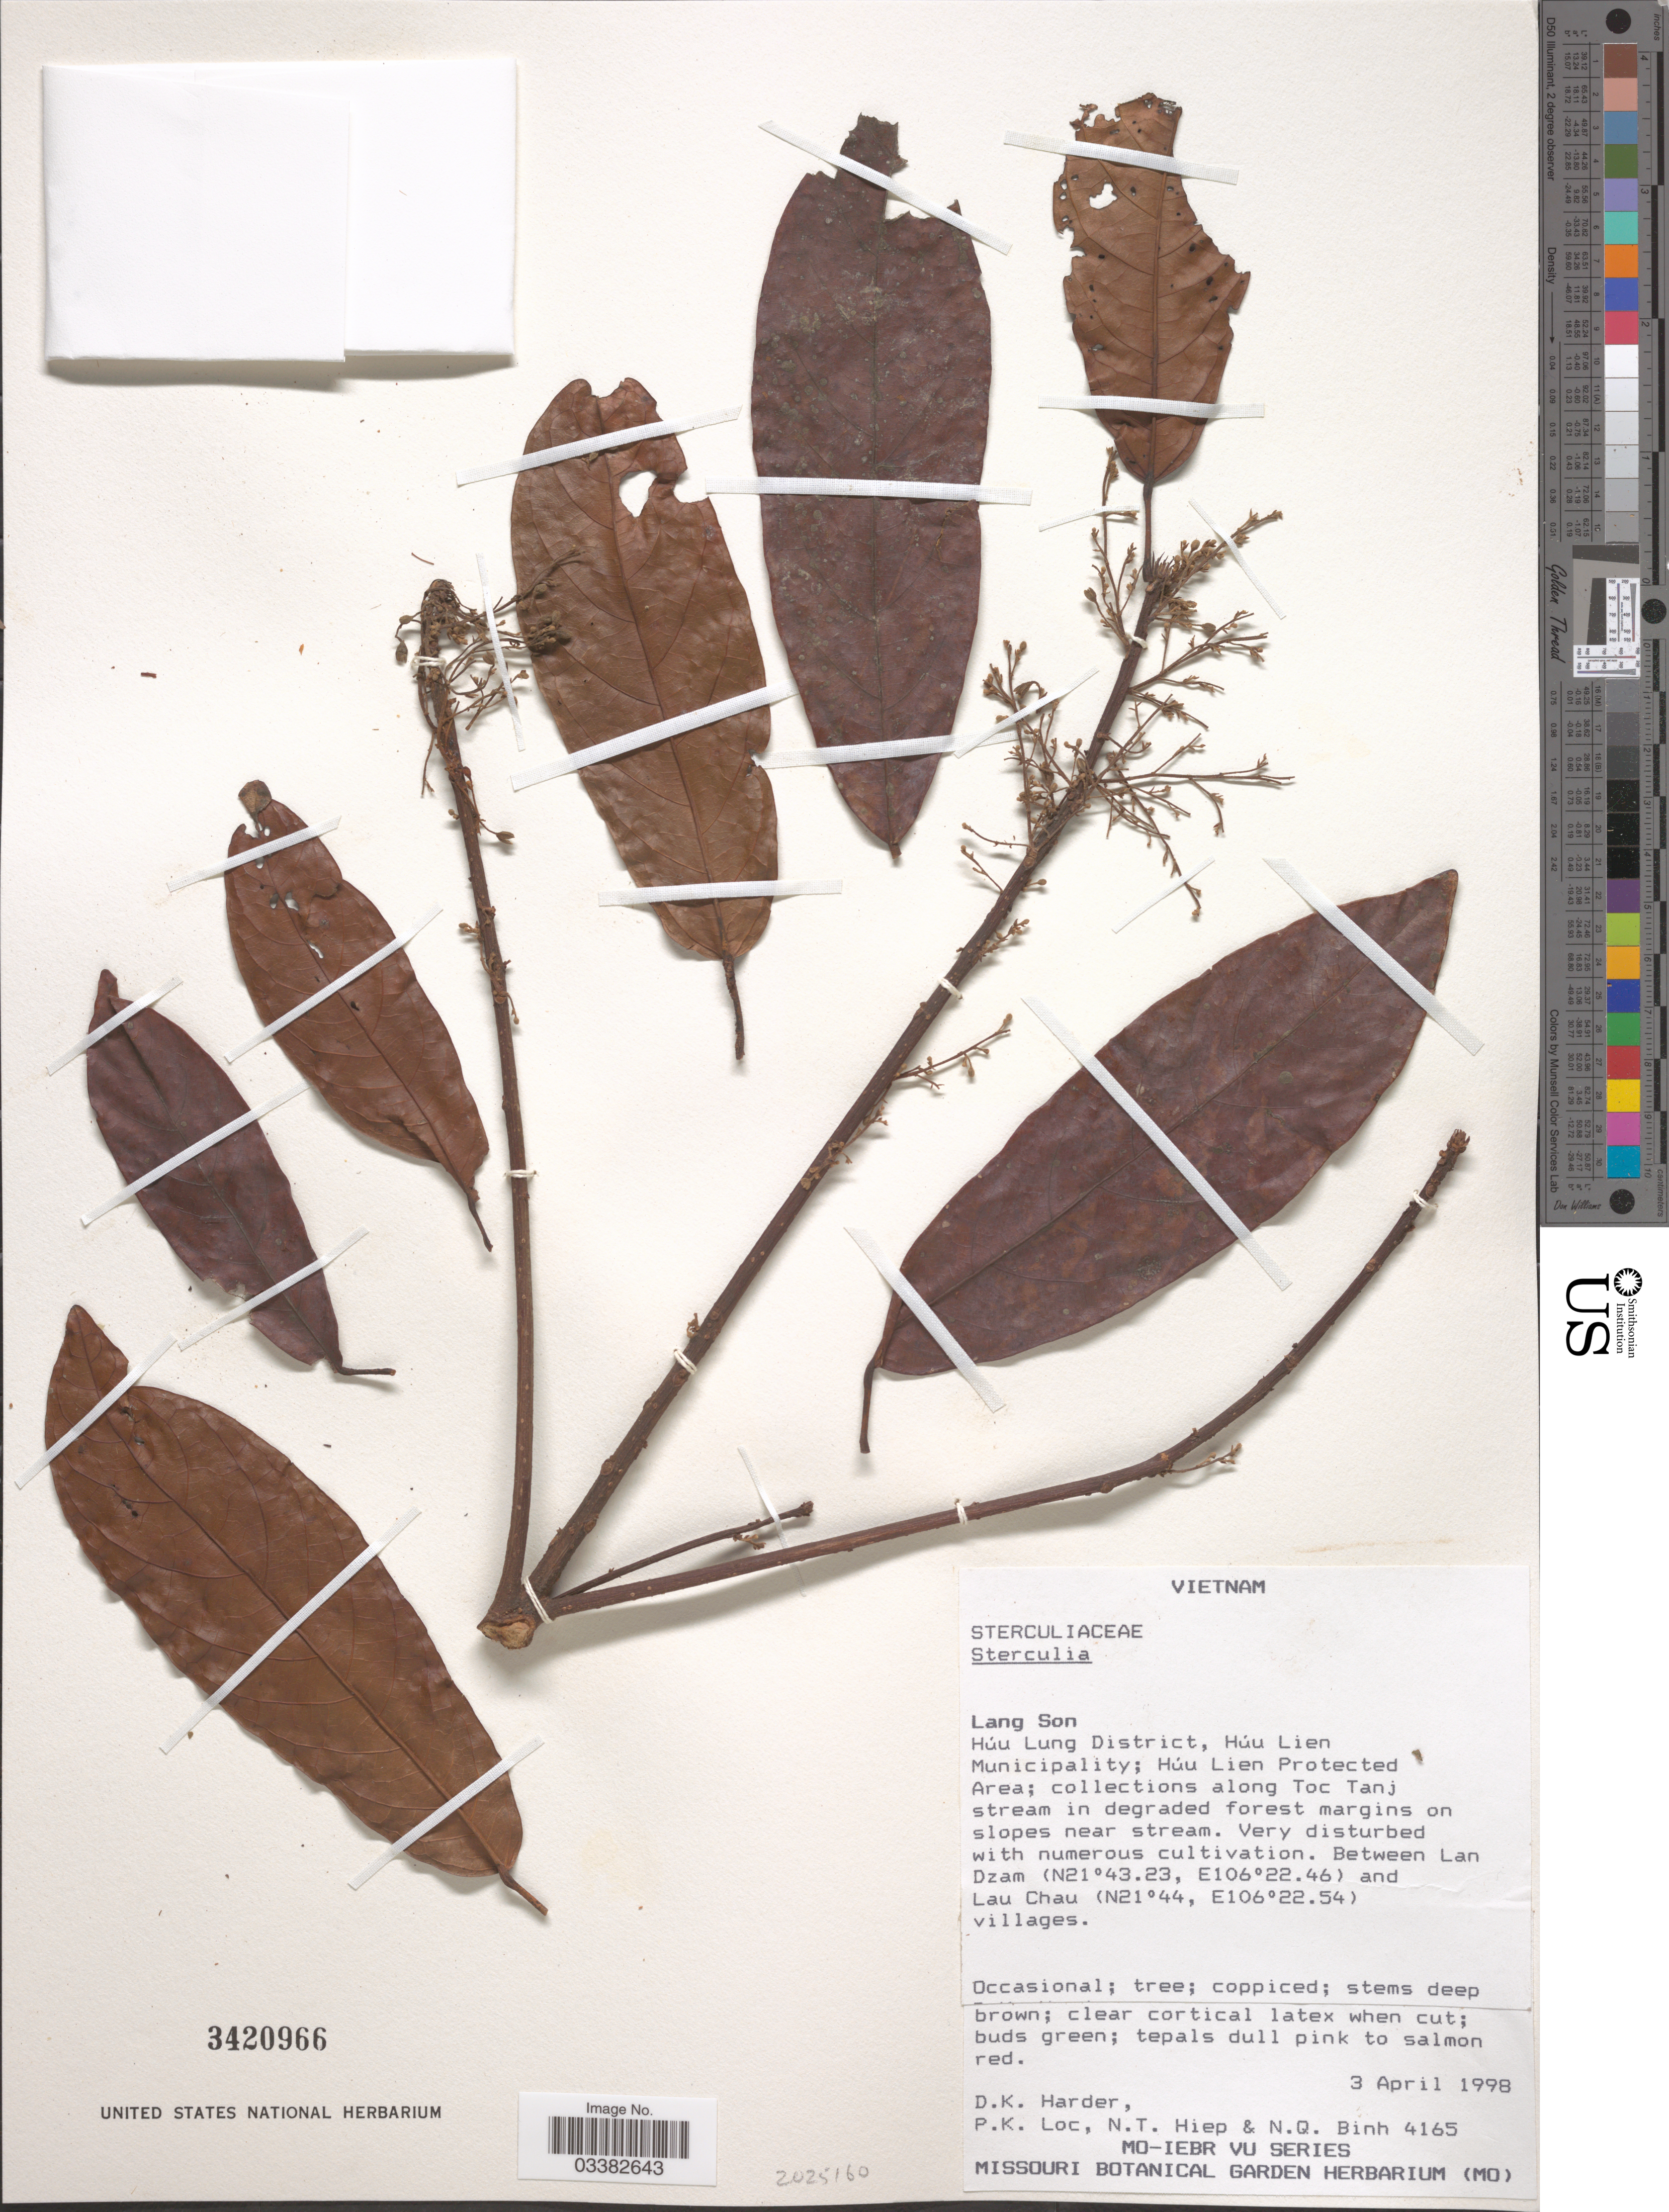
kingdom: Plantae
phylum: Tracheophyta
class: Magnoliopsida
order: Malvales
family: Malvaceae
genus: Sterculia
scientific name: Sterculia sp.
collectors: D. Harder, P. K. Lôc, N. T. Hiep & N. Binh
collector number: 4165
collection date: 1998-04-03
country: Vietnam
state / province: Lang Son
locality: Húu Lung District, Húu Lien Municipality; Húu Lien Protected Area; collections along Toc Tanj stream in degraded forest margins on slopes near stream. Between Lan Dzam and Lau Chau villages.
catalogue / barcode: US 3420966